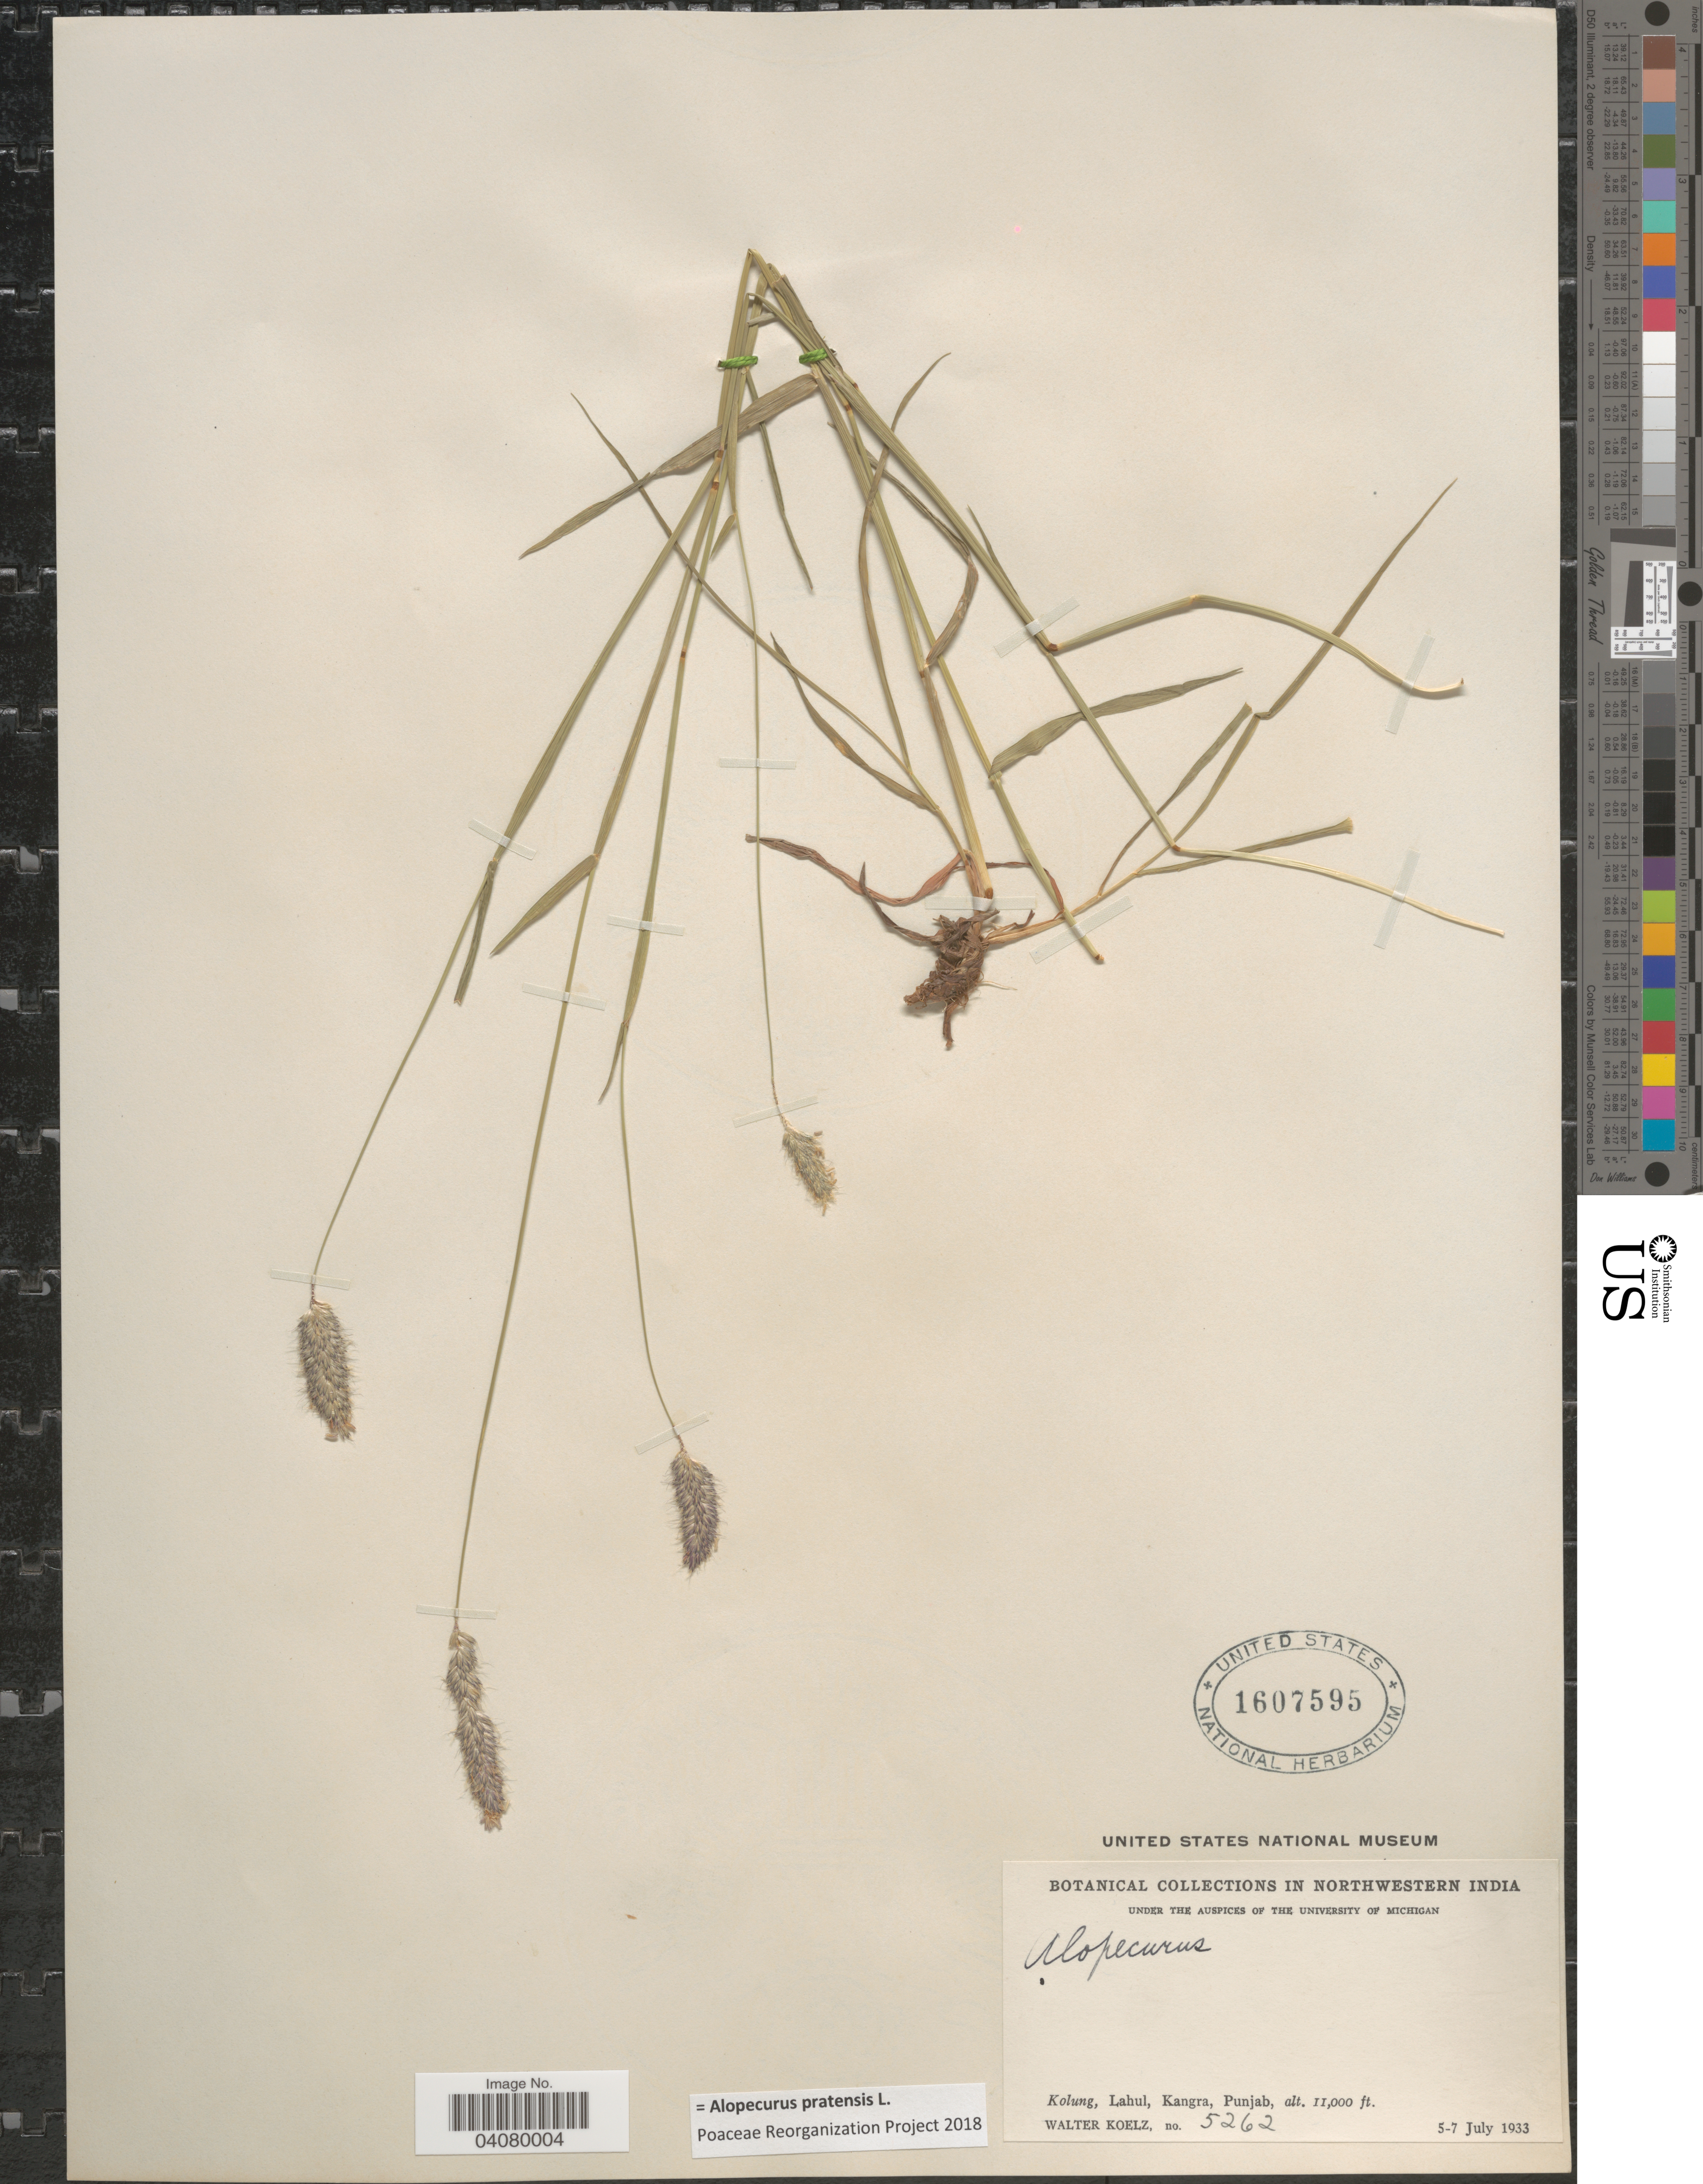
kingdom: Plantae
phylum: Tracheophyta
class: Liliopsida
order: Poales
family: Poaceae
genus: Alopecurus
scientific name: Alopecurus pratensis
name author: L.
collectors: W. N. Koelz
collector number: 5262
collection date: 1933-07-05/1933-07-07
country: India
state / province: Punjab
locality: Northwestern India. Kolung, Lahul, Kangra.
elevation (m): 3353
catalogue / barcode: US 1607595